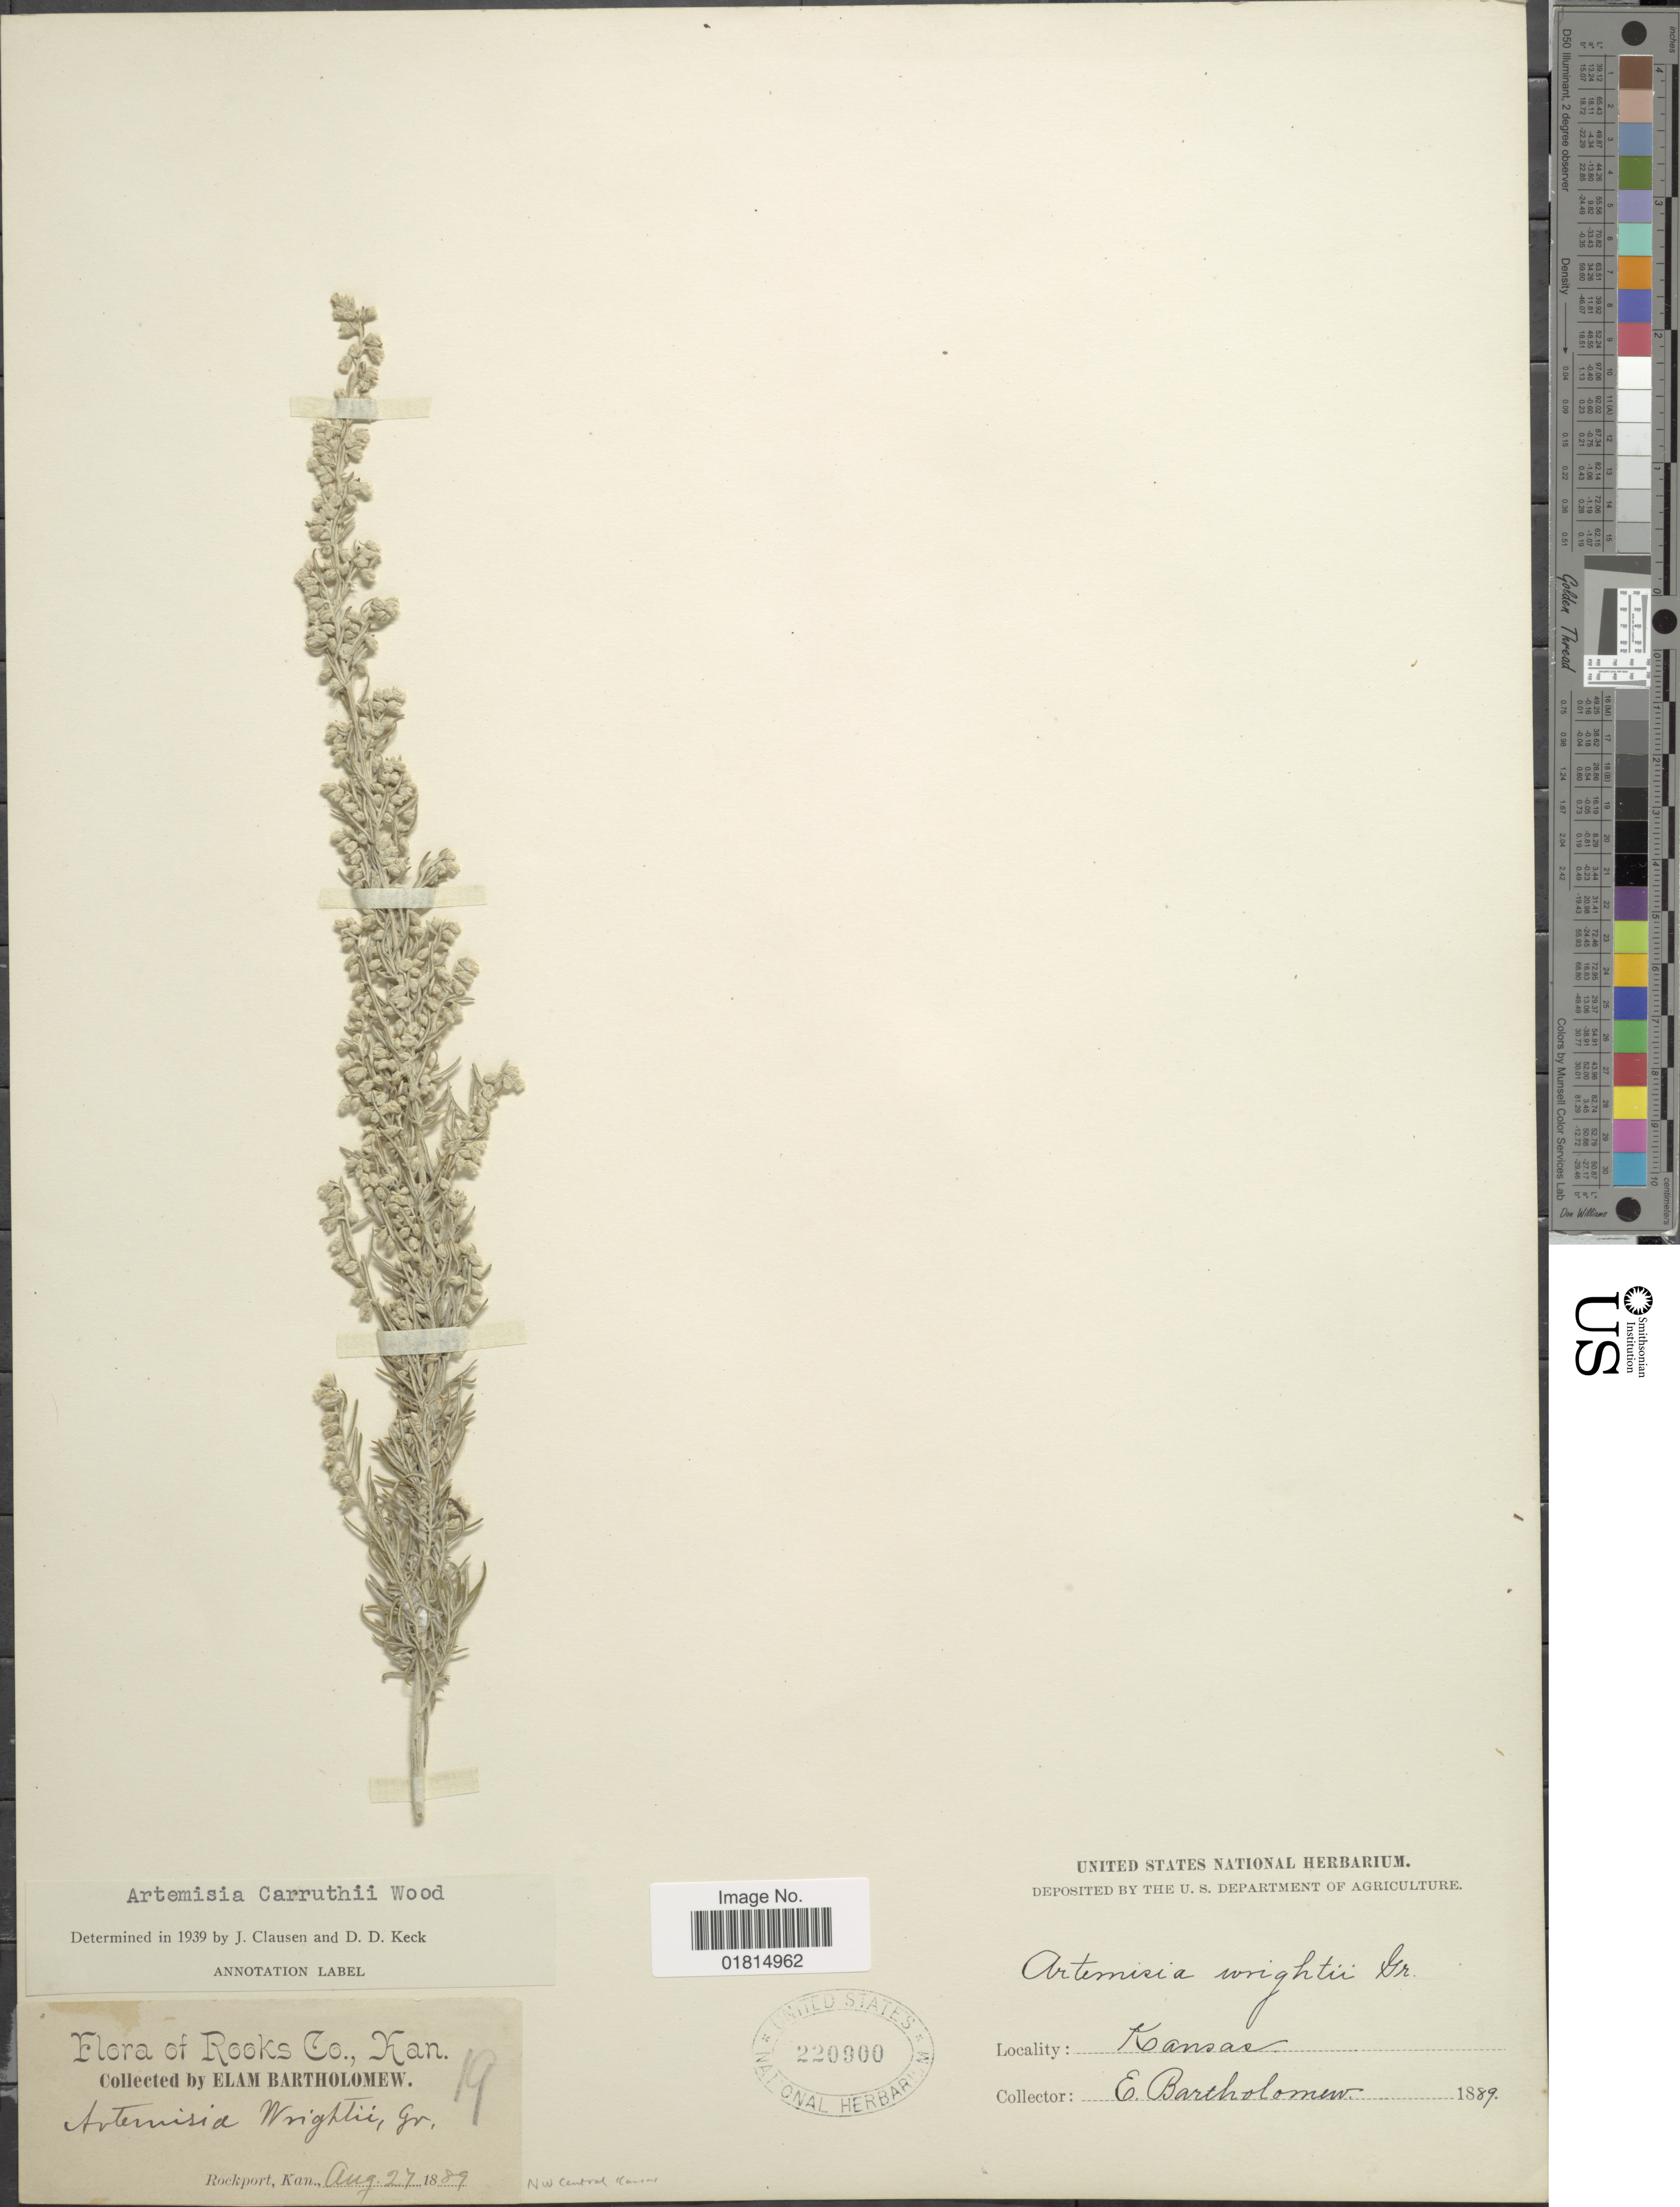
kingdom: Plantae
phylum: Tracheophyta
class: Magnoliopsida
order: Asterales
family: Asteraceae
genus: Artemisia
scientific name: Artemisia carruthii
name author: Alph. Wood ex Carruth.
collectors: E. Bartholomew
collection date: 1889-08-27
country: United States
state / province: Kansas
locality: Rocks Co., Kan. Rockport, Kan.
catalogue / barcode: US 220900